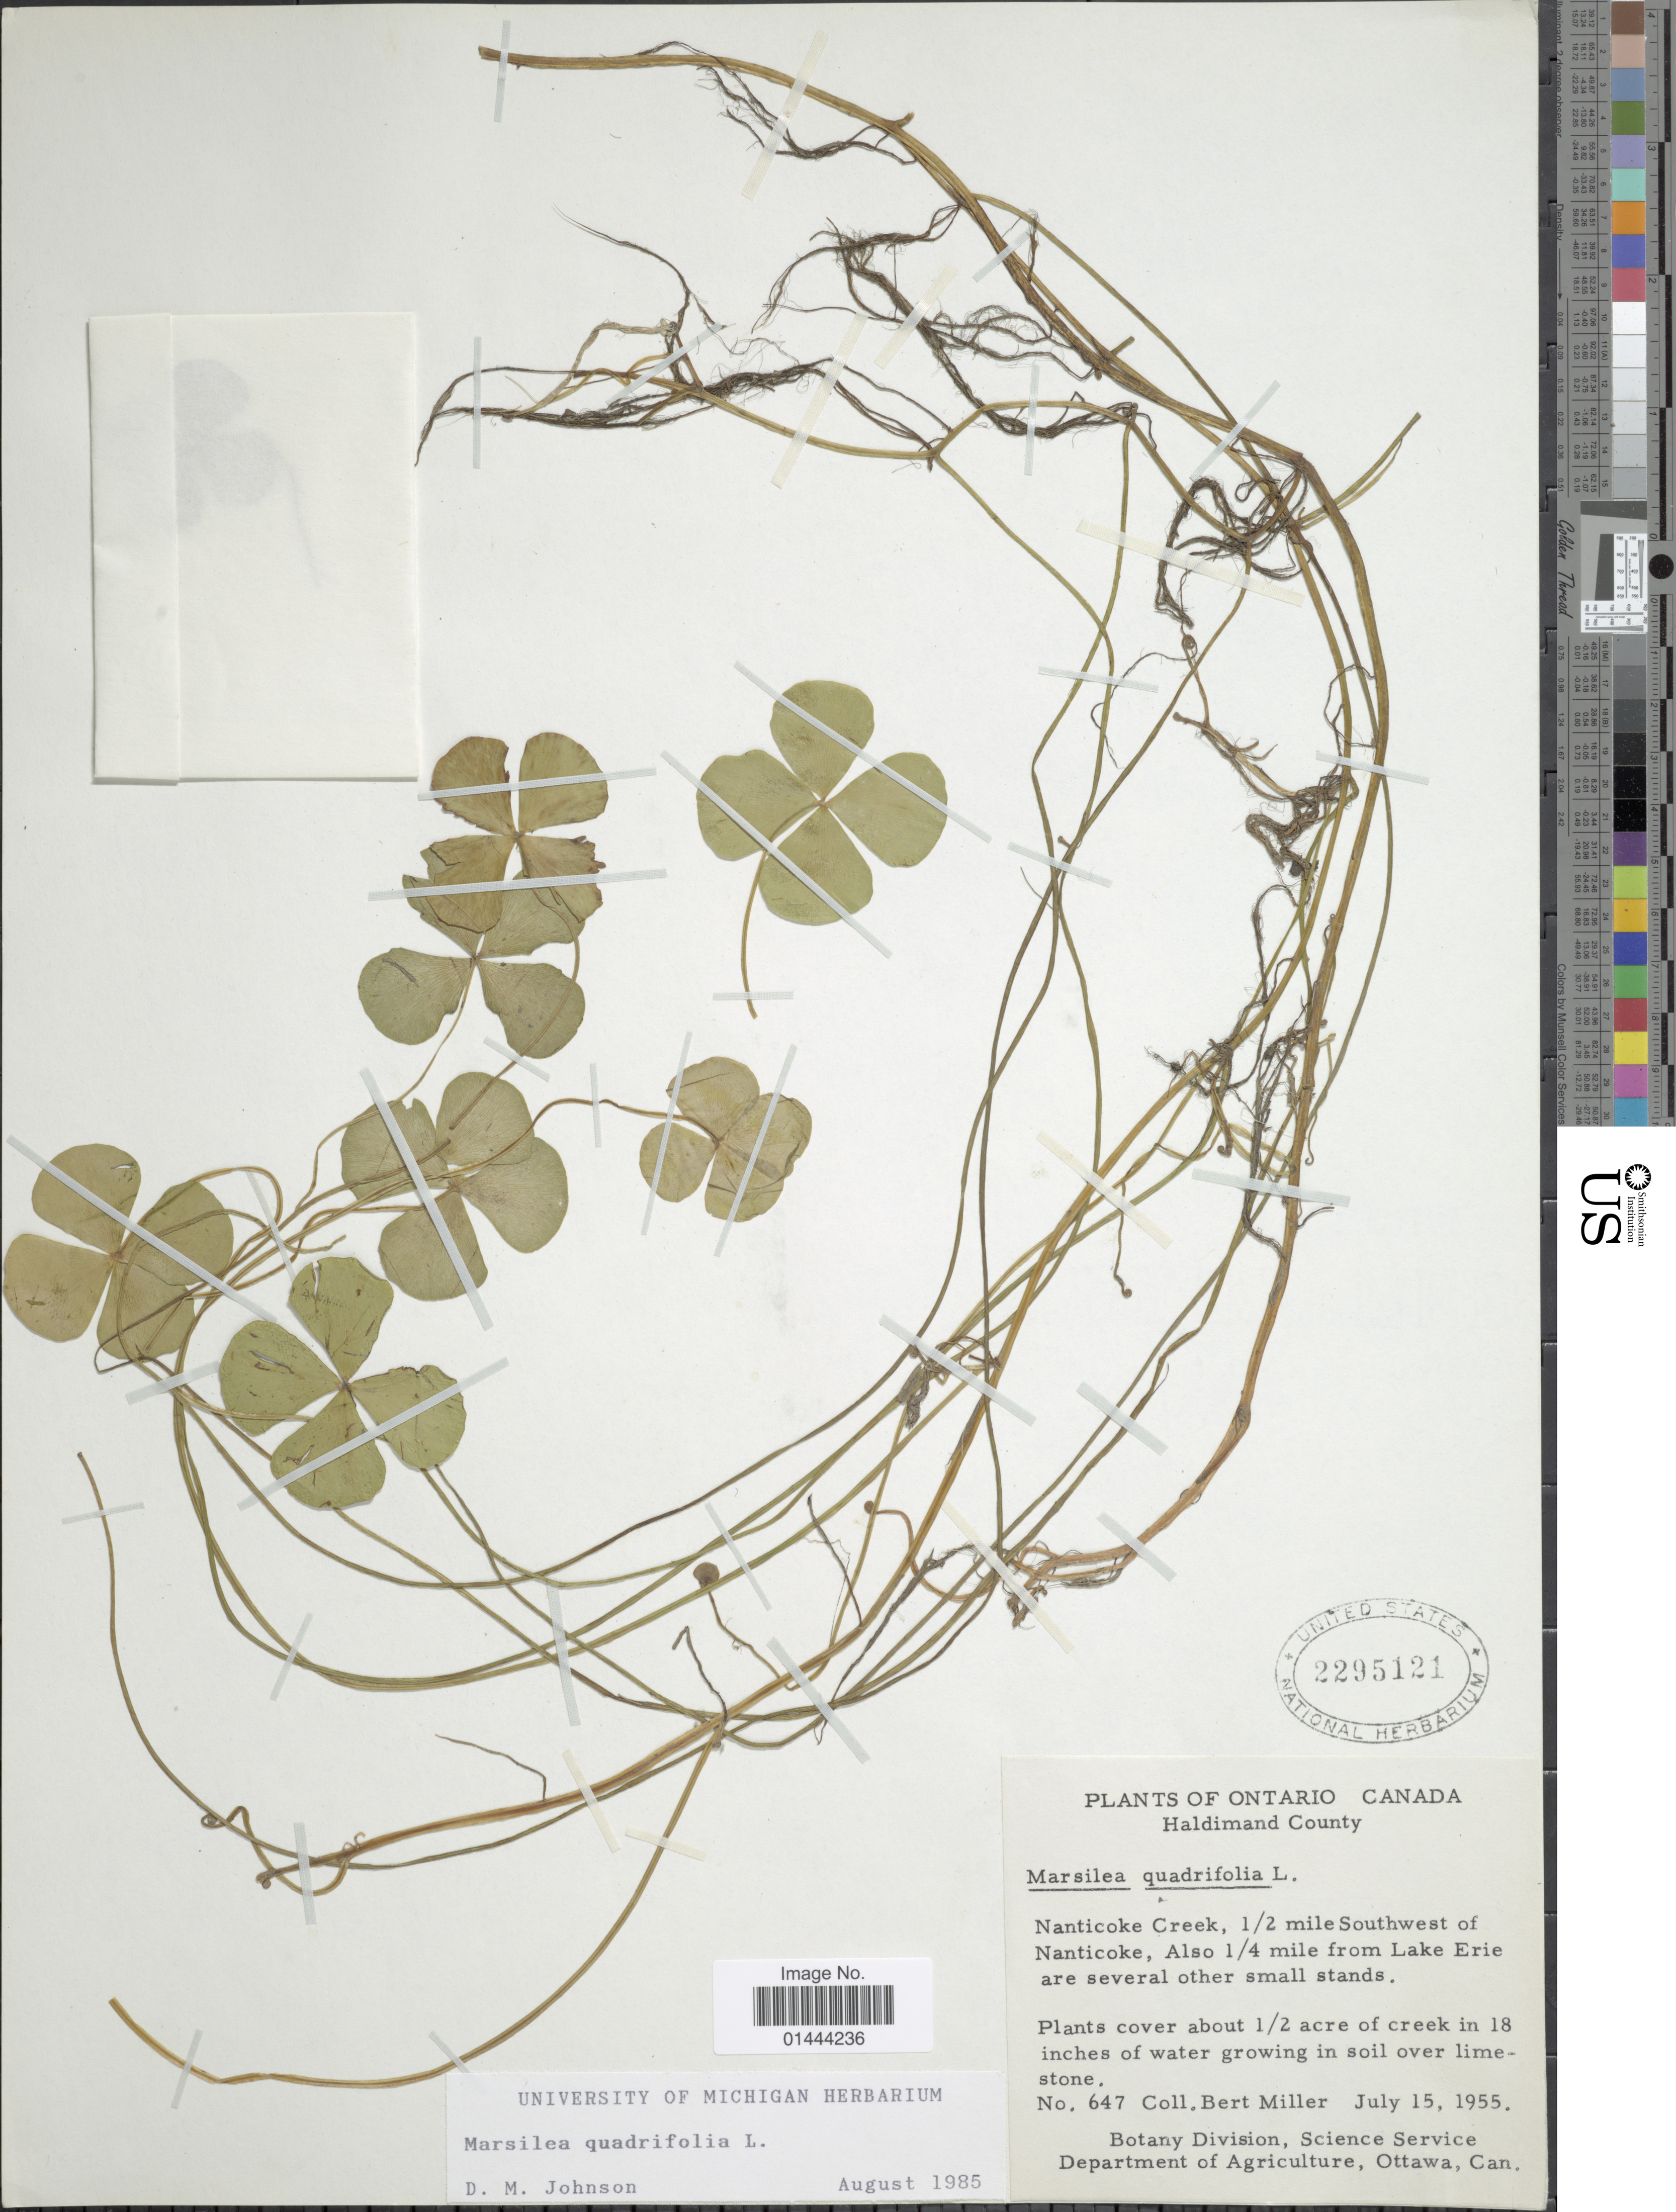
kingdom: Plantae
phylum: Tracheophyta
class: Polypodiopsida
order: Salviniales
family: Marsileaceae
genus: Marsilea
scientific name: Marsilea quadrifolia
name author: L.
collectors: B. Miller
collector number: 647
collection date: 1955-07-15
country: Canada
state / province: Ontario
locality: Haldimand County, Nanticoke Creek, ½ mile Southwest of Naticoke, also ¼ mile from Lake Erie are several other small stands, growing in soil over limestone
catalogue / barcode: US 2295121